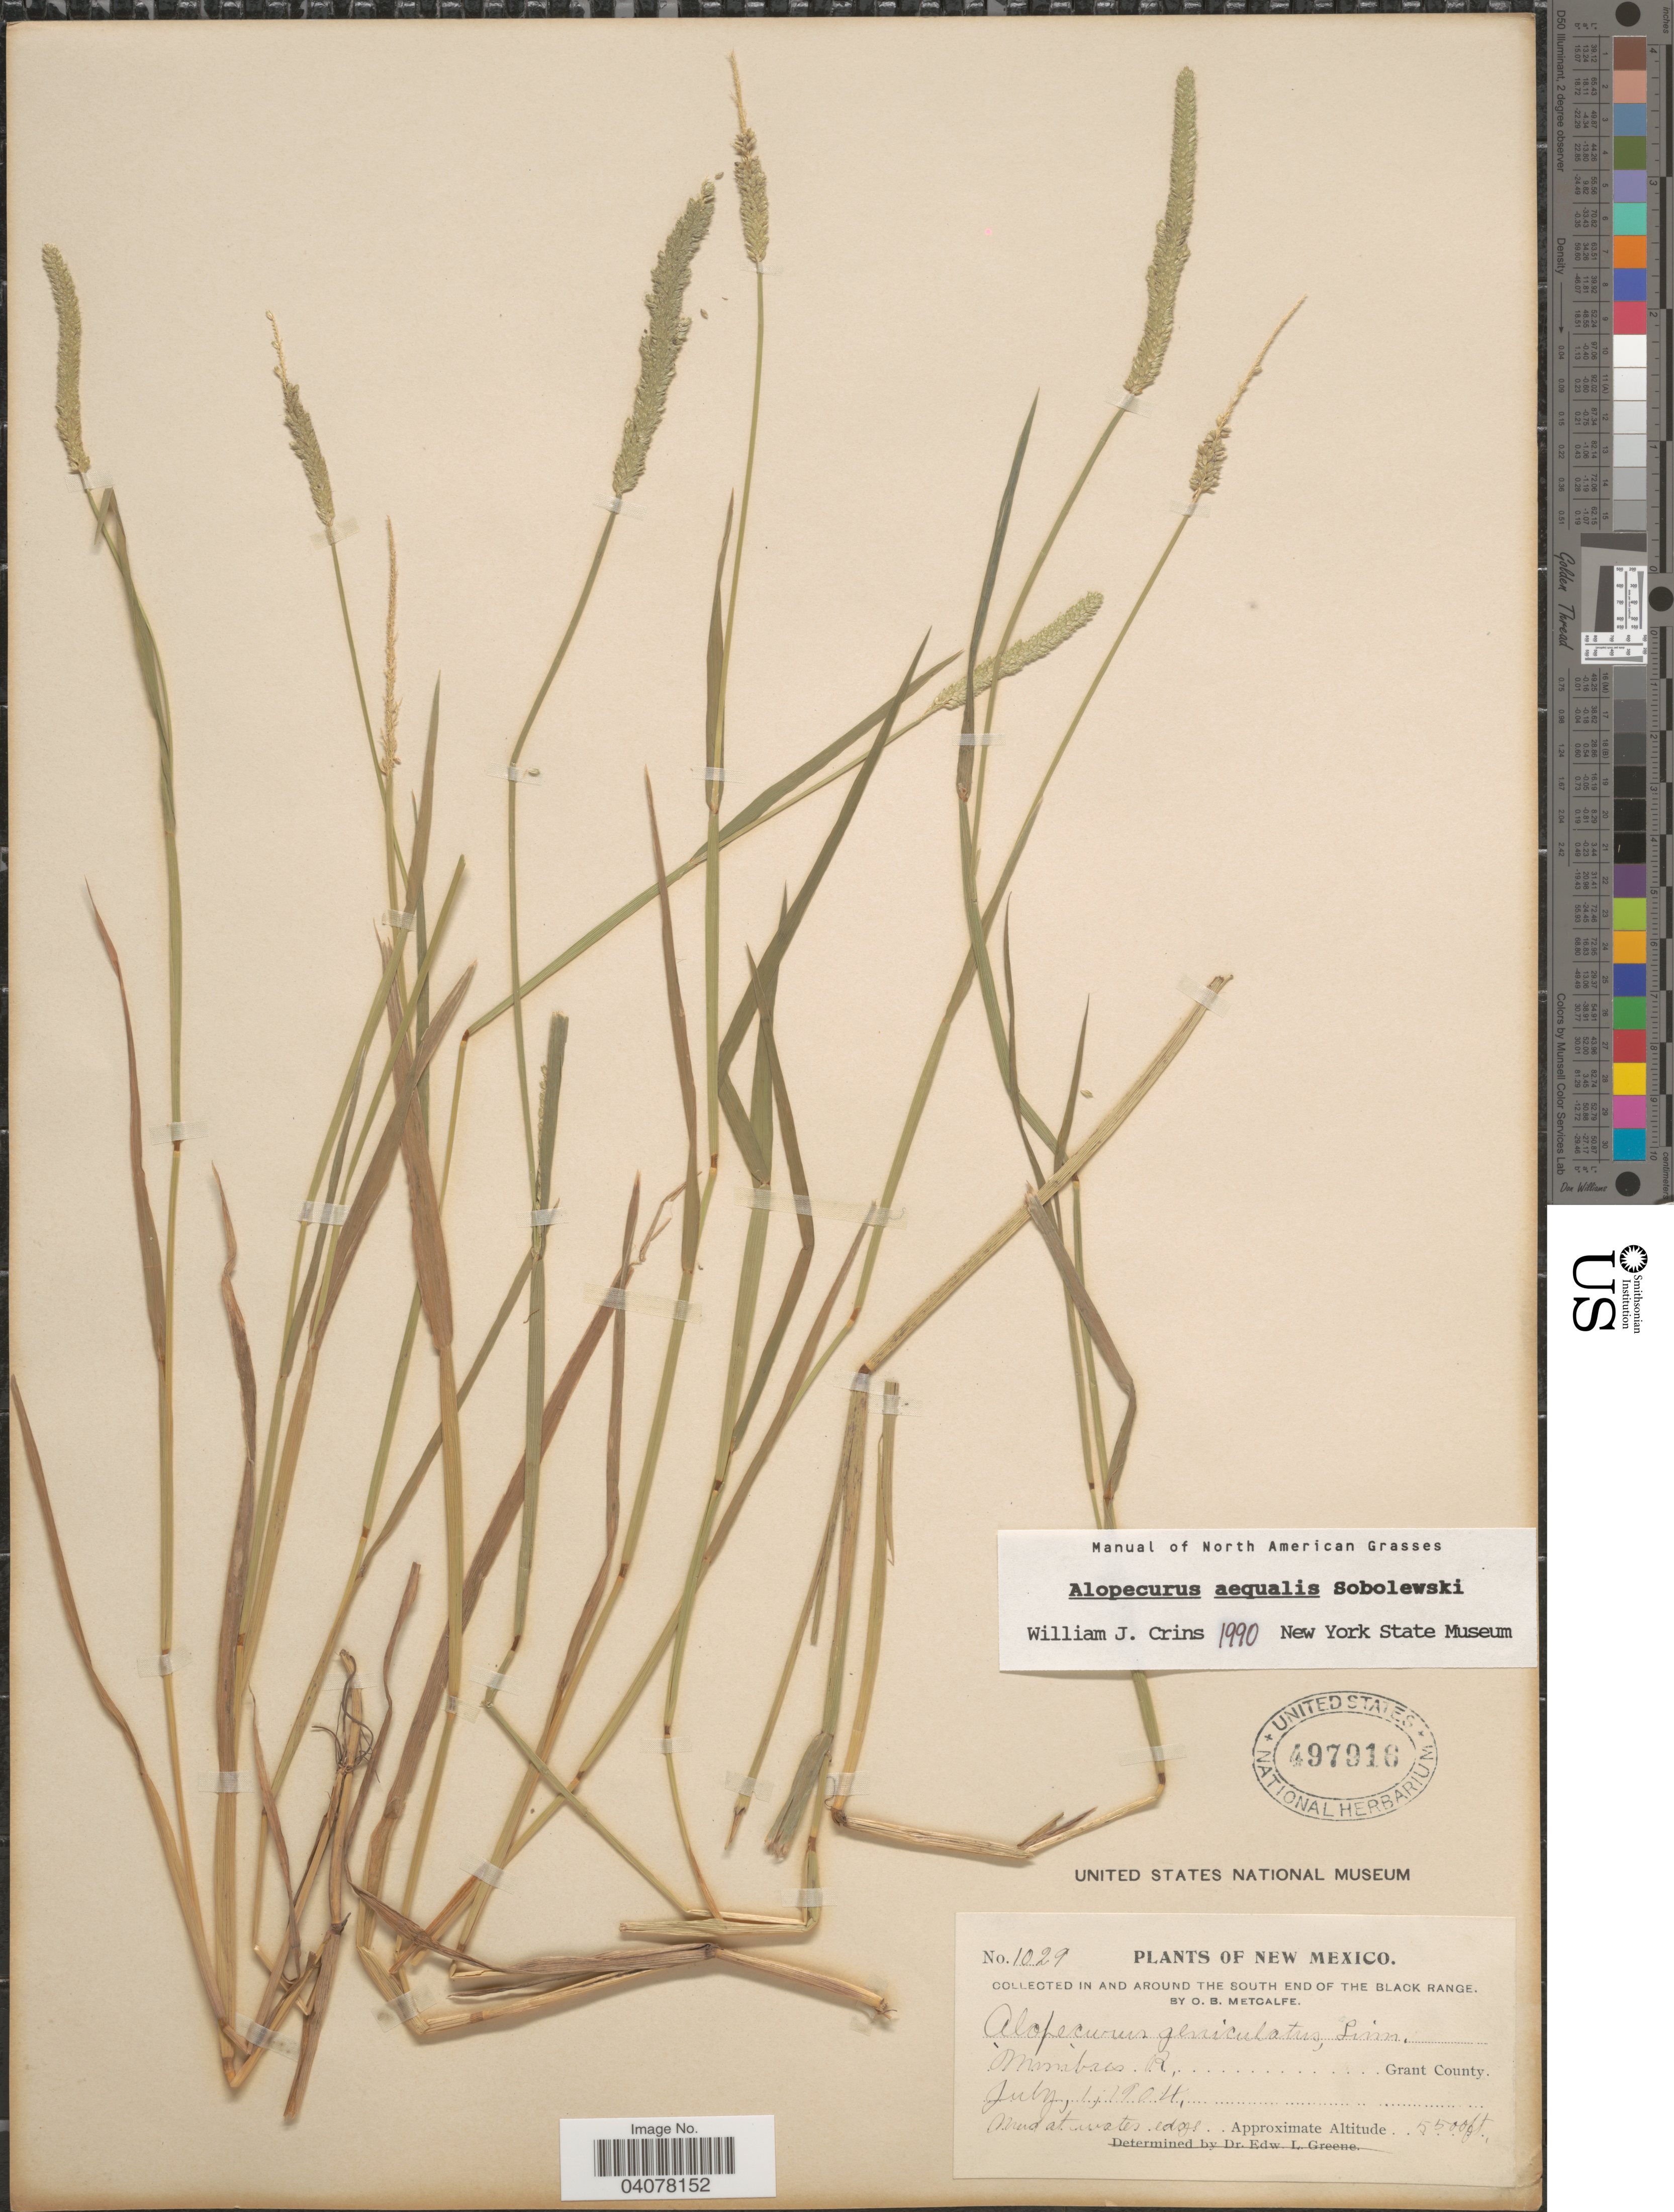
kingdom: Plantae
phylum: Tracheophyta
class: Liliopsida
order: Poales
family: Poaceae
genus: Alopecurus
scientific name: Alopecurus aequalis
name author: Sobol.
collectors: O. B. Metcalfe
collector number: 1029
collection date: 1904-07-01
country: United States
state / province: New Mexico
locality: In and around the South End of the Black Range. Mimbres R. Grant County. Mud at water edge.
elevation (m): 1676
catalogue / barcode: US 497916